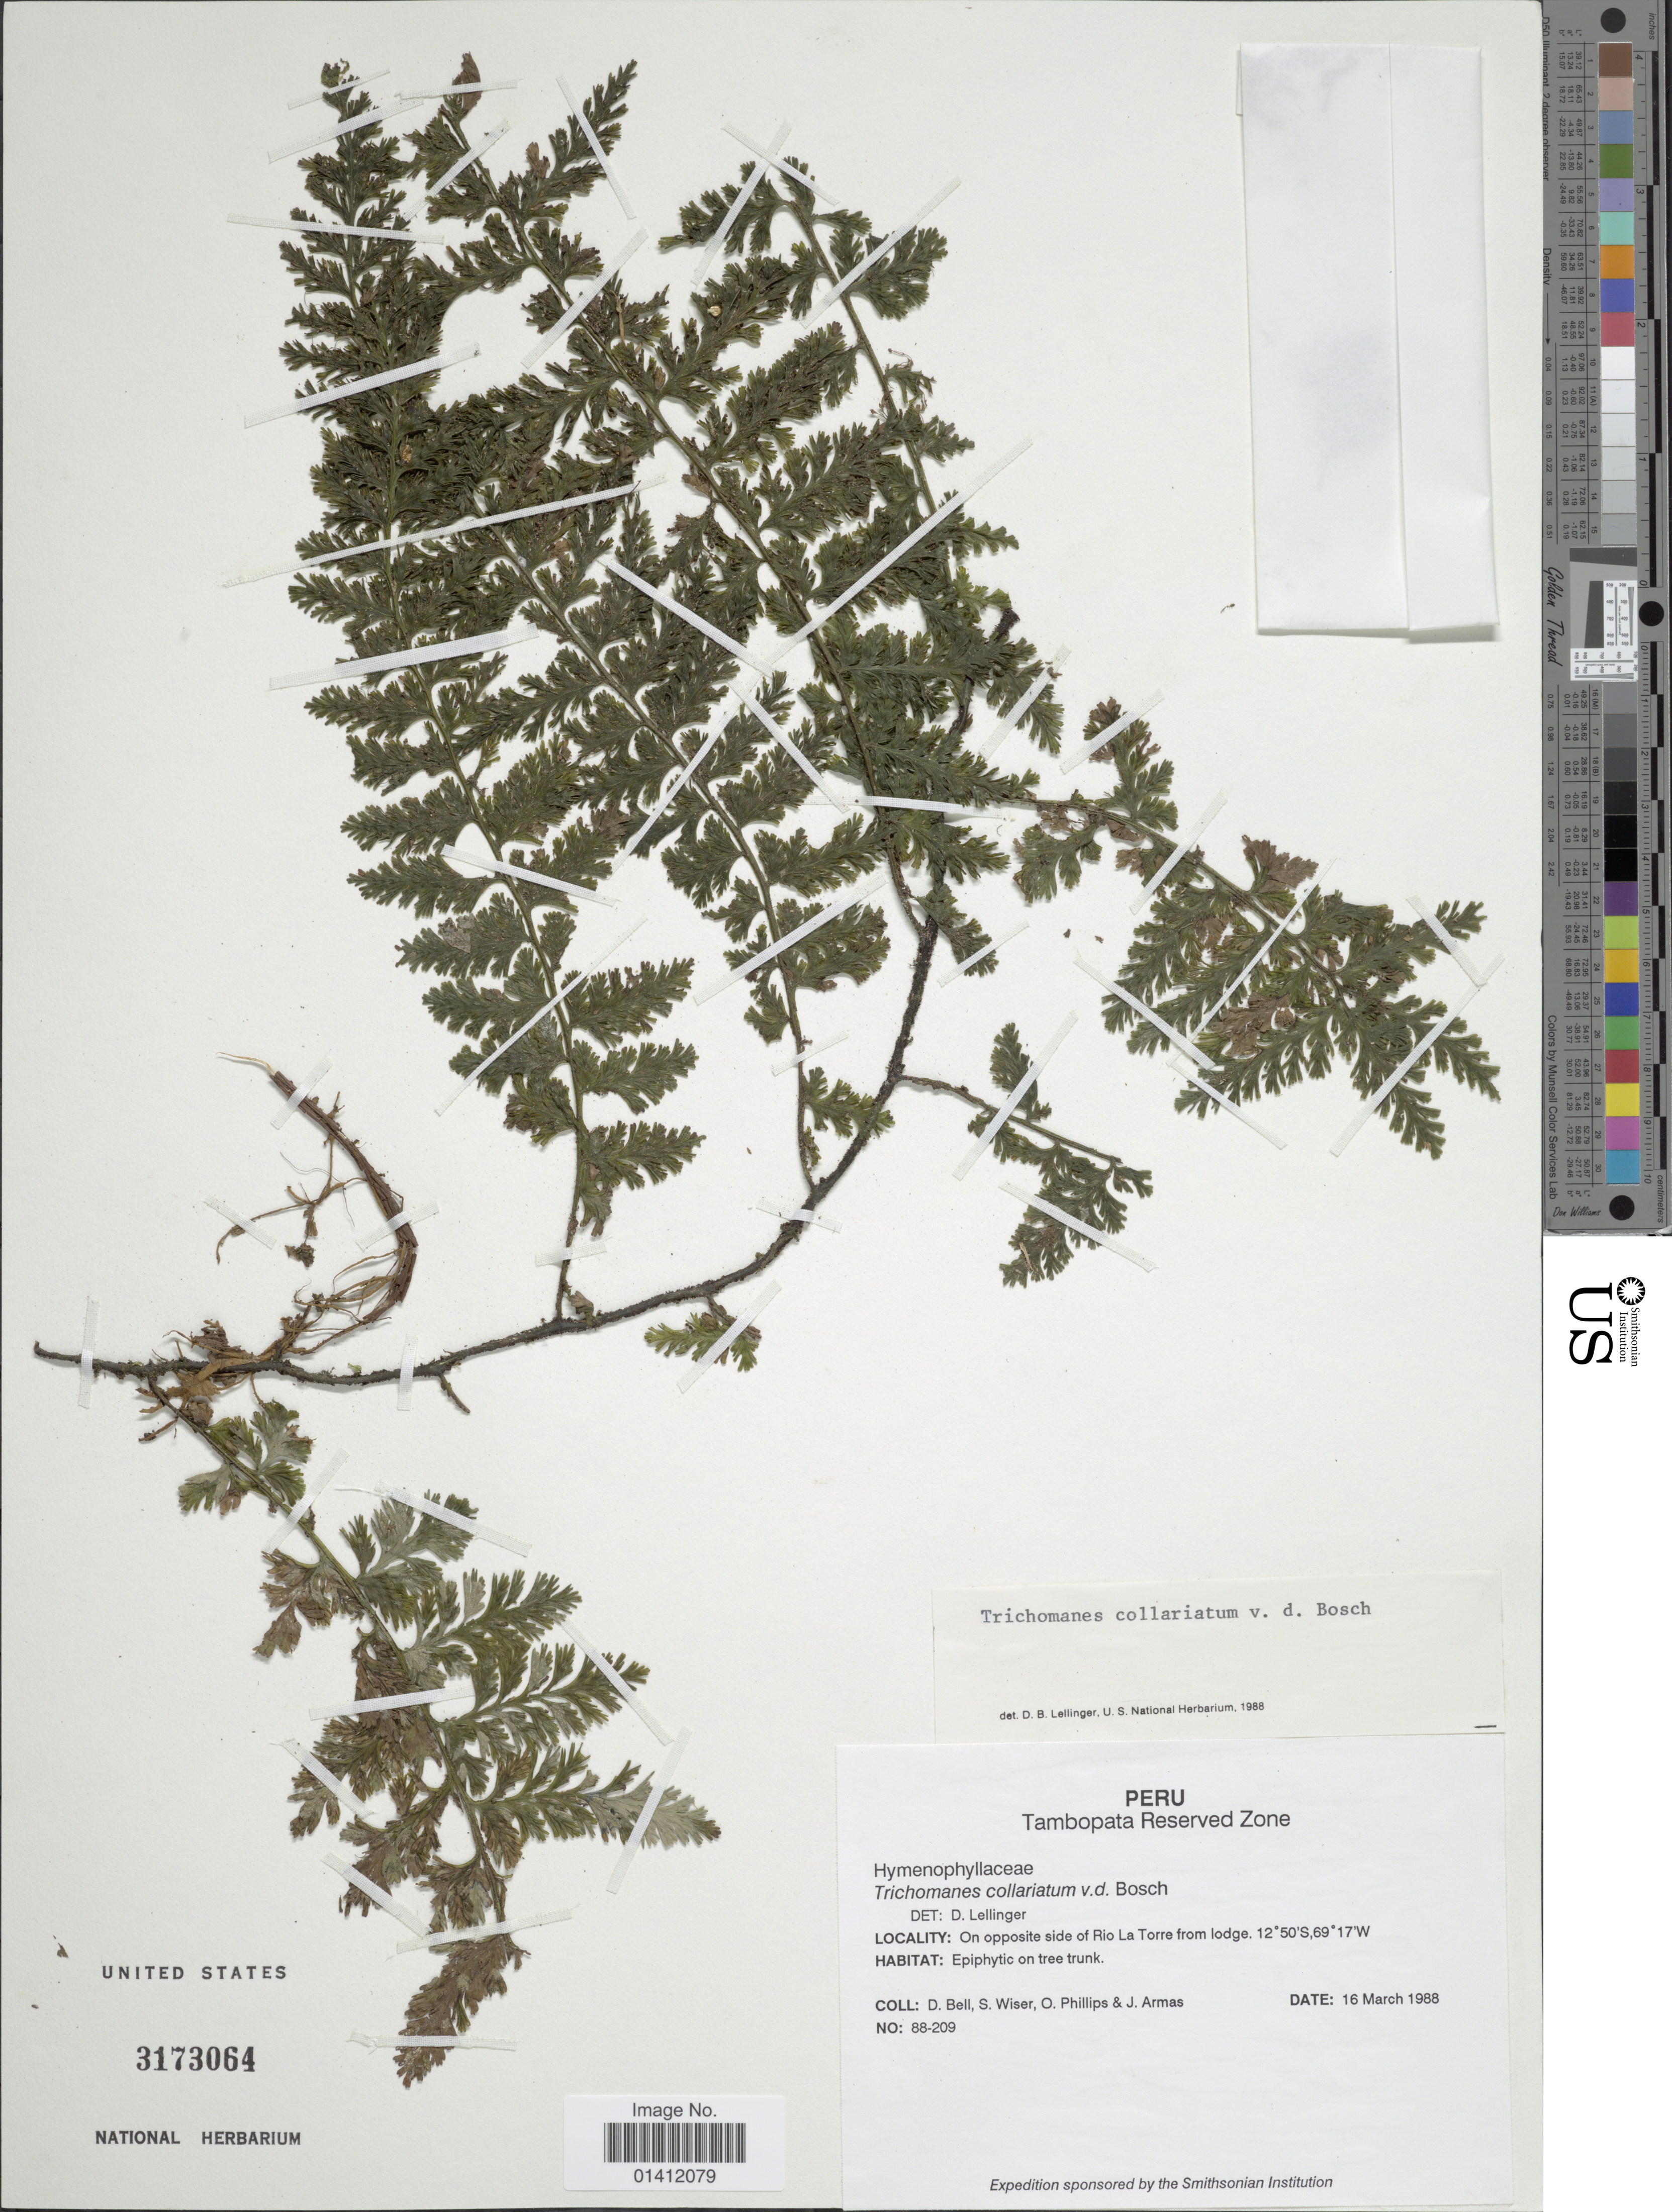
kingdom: Plantae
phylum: Tracheophyta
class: Polypodiopsida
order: Hymenophyllales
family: Hymenophyllaceae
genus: Vandenboschia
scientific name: Vandenboschia collariata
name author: (Bosch) Ebihara & K. Iwats.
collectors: D. A. Bell, S. Wiser, O. Phillips & J. Armas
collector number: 88-209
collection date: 1988-03-16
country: Peru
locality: On opposite side of Rio La Torre from lodge. Tambopata Reserved Zone.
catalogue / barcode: US 3173064